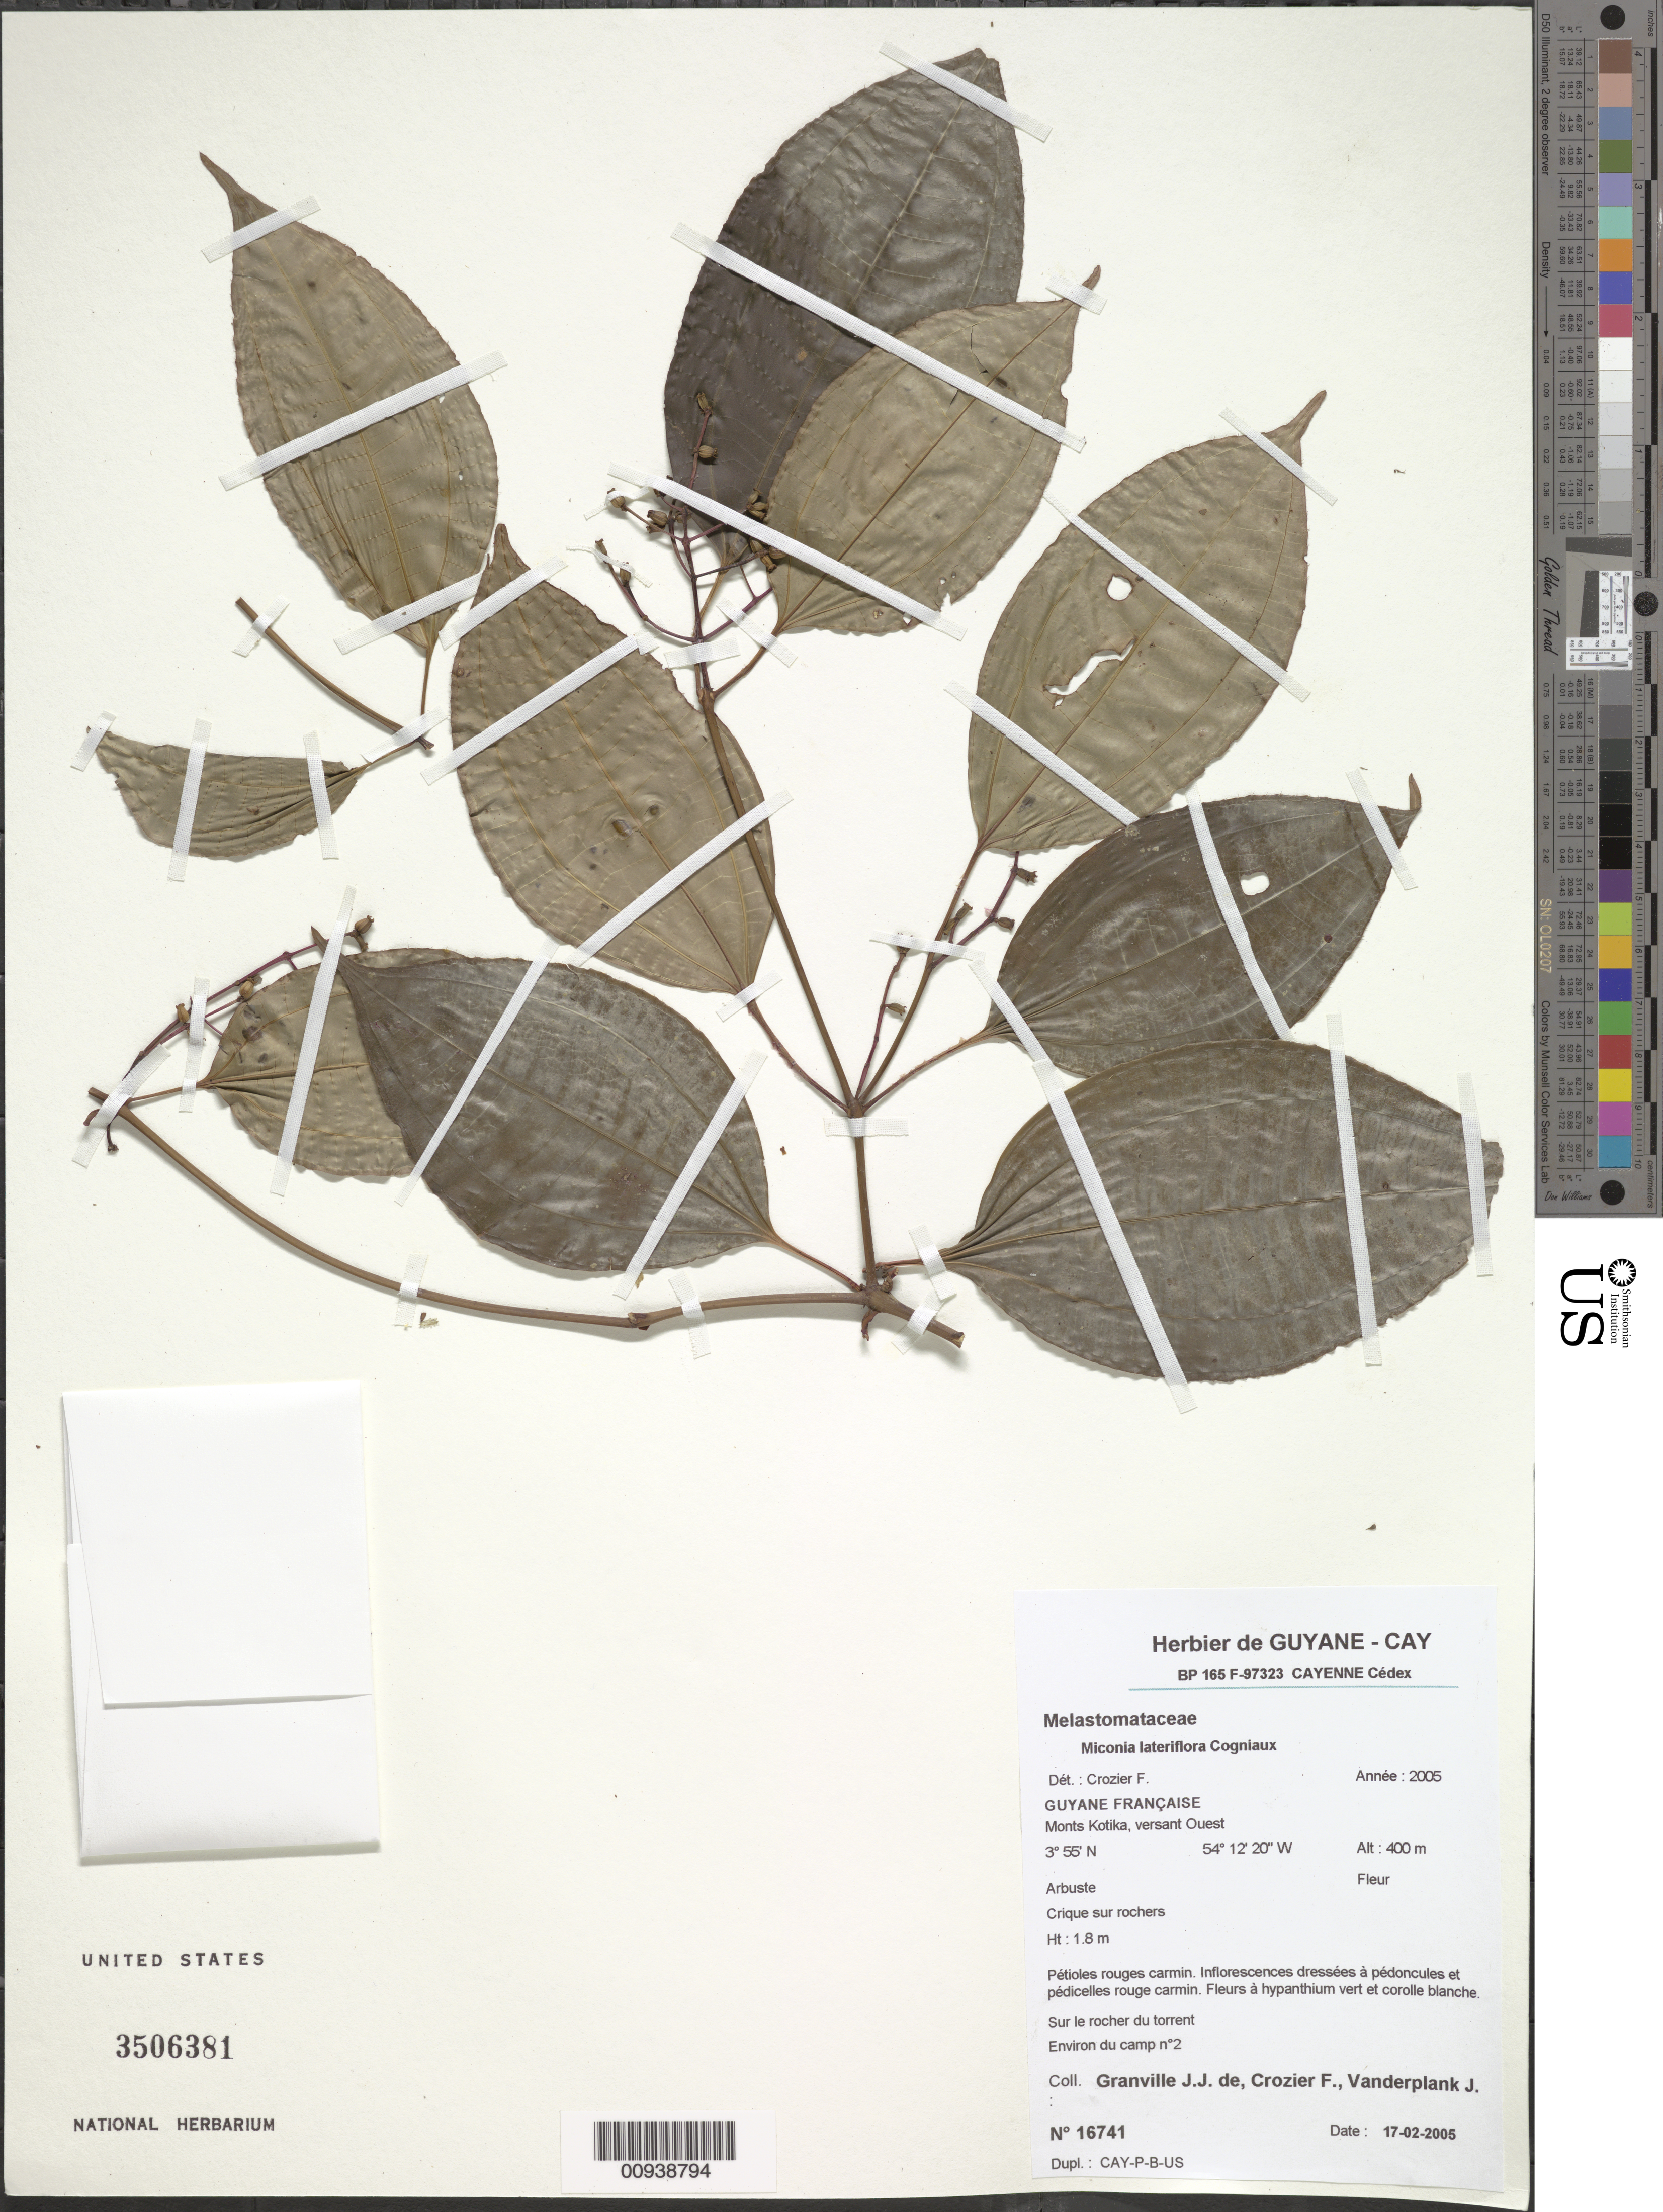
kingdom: Plantae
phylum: Tracheophyta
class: Magnoliopsida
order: Myrtales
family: Melastomataceae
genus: Miconia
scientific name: Miconia lateriflora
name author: Cogn.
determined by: Crozier, F.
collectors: J.-J. de Granville, F. Crozier & J. Vanderplank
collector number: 16741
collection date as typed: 17-Feb-05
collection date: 2005-02-17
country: French Guiana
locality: Monts Kotika, versant Ouest, environ du camp 2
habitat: Crique sur rochers; sur le rocher du torrent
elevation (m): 400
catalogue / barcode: US 3506381